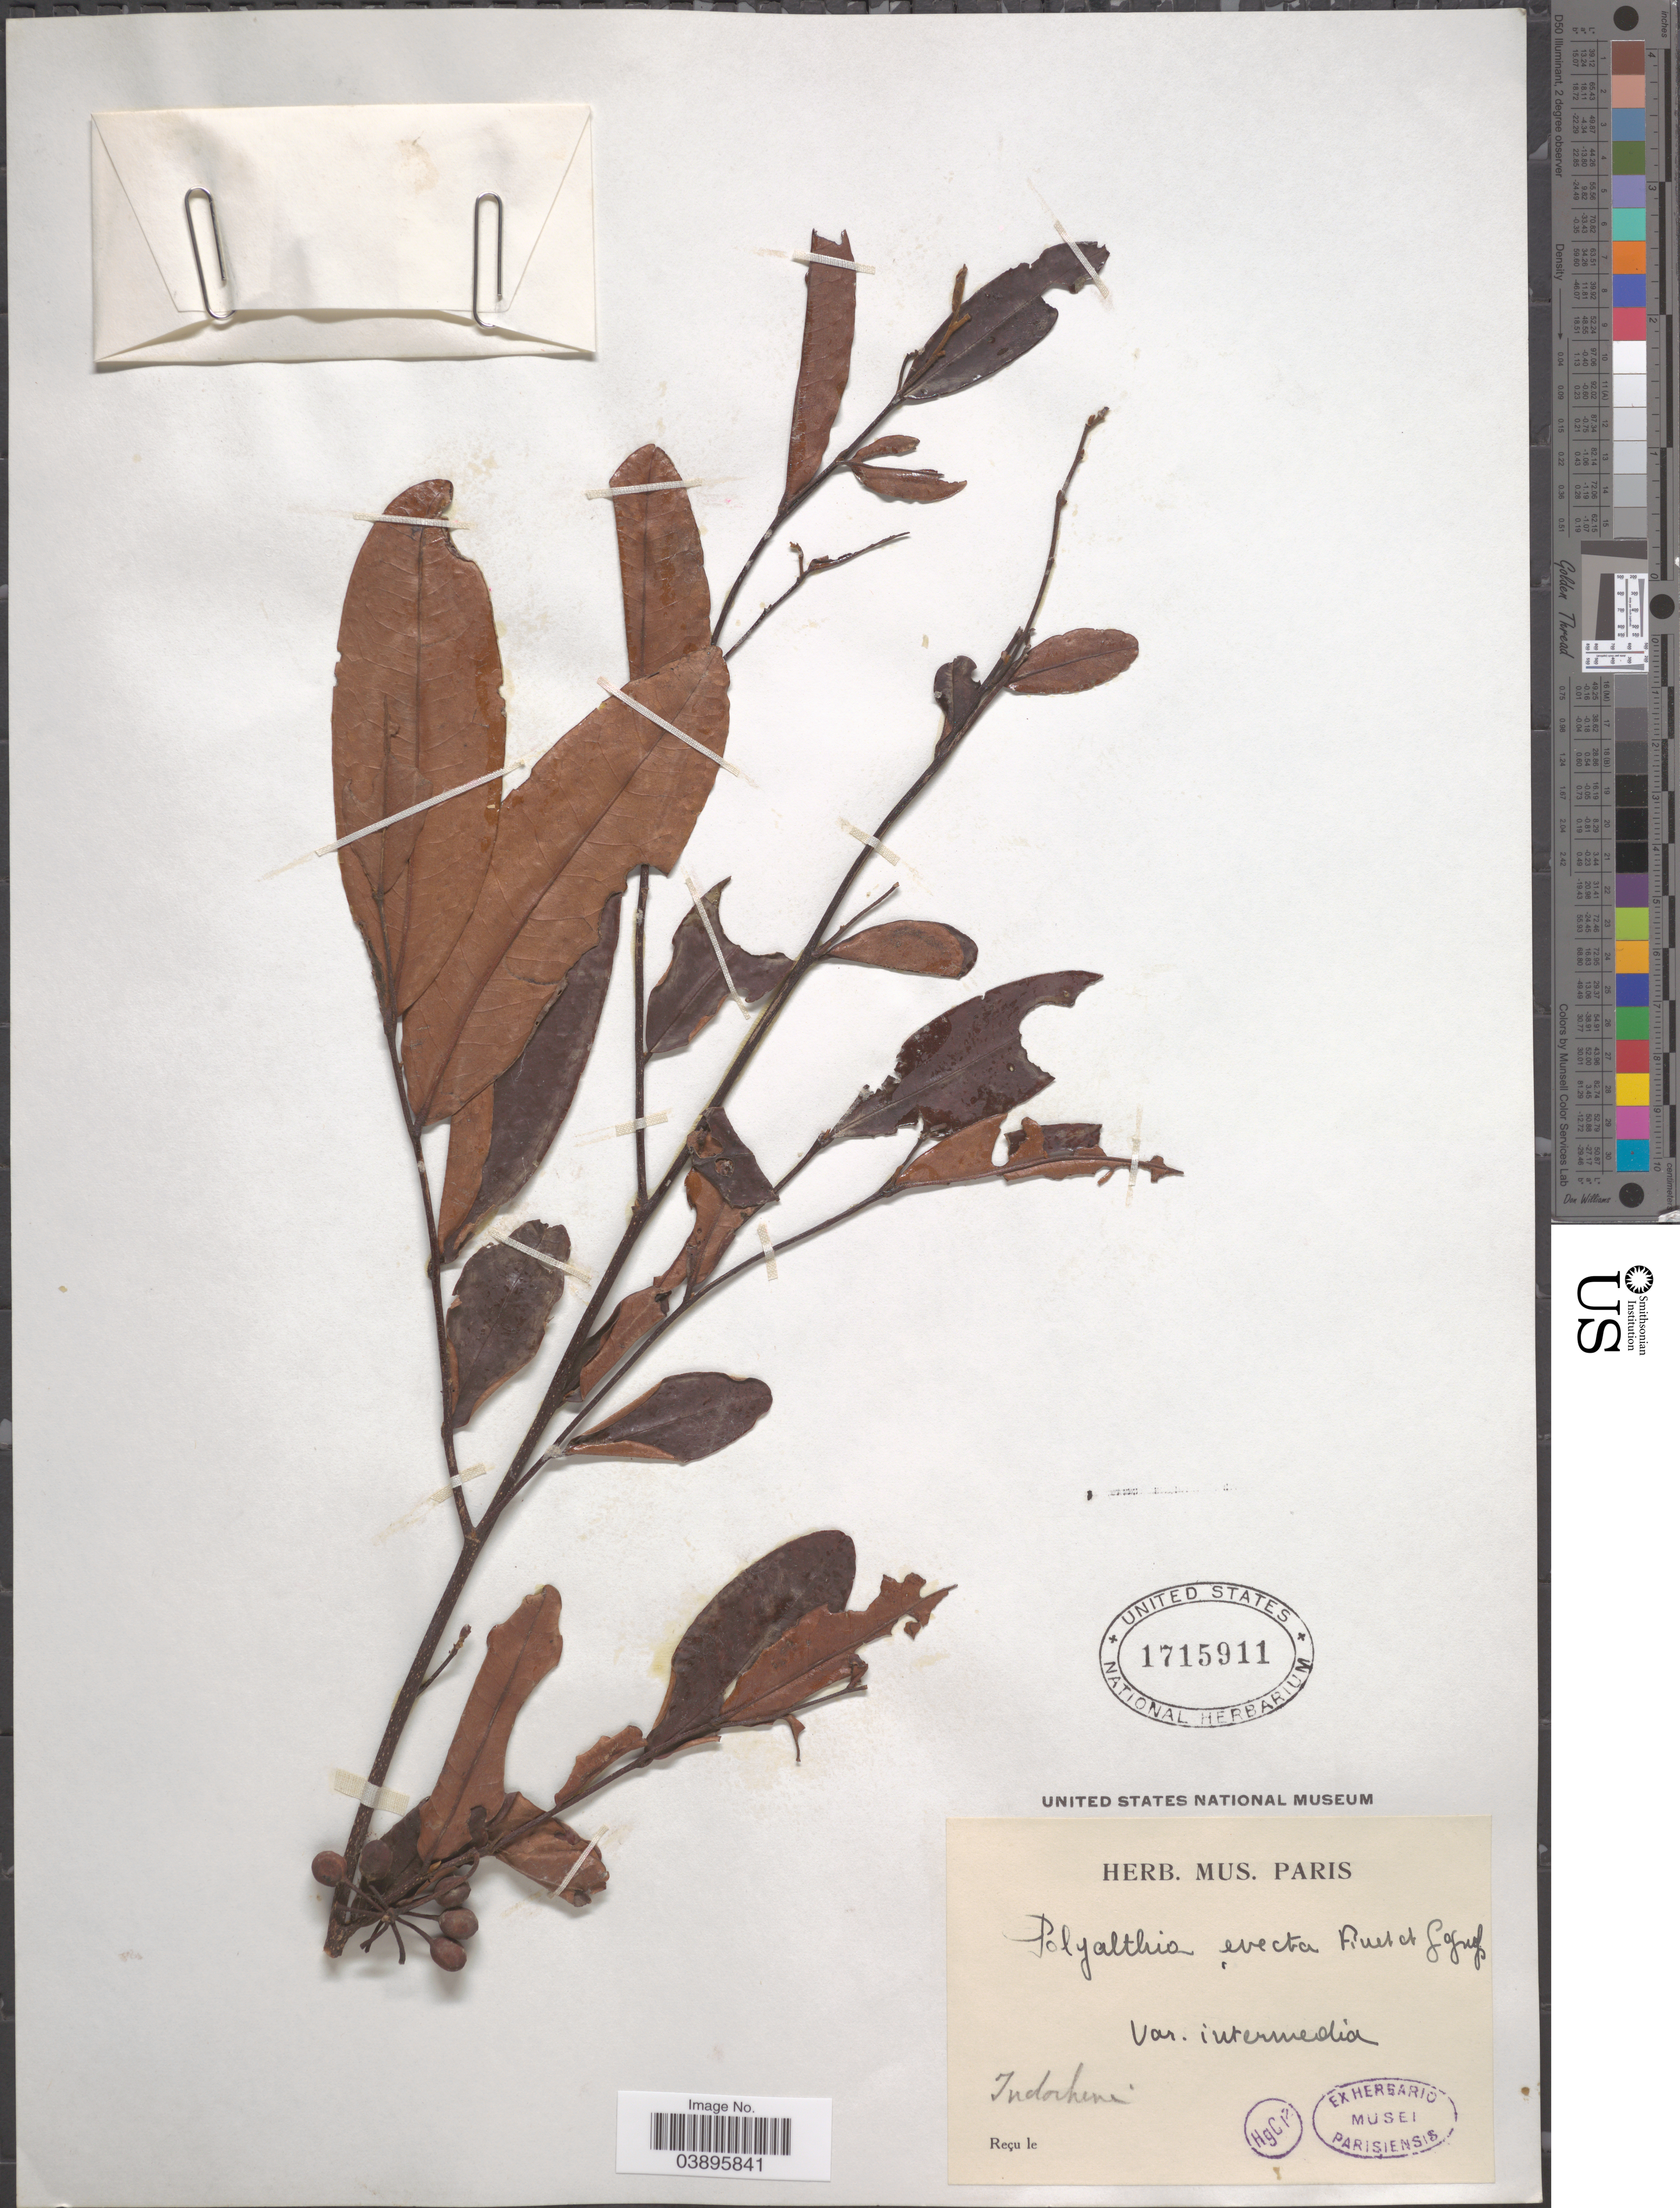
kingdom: Plantae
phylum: Tracheophyta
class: Magnoliopsida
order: Magnoliales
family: Annonaceae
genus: Polyalthia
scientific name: Polyalthia evecta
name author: Finet & Gagnep.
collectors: ex herb. Mus. Paris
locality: Indochine.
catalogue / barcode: US 1715911